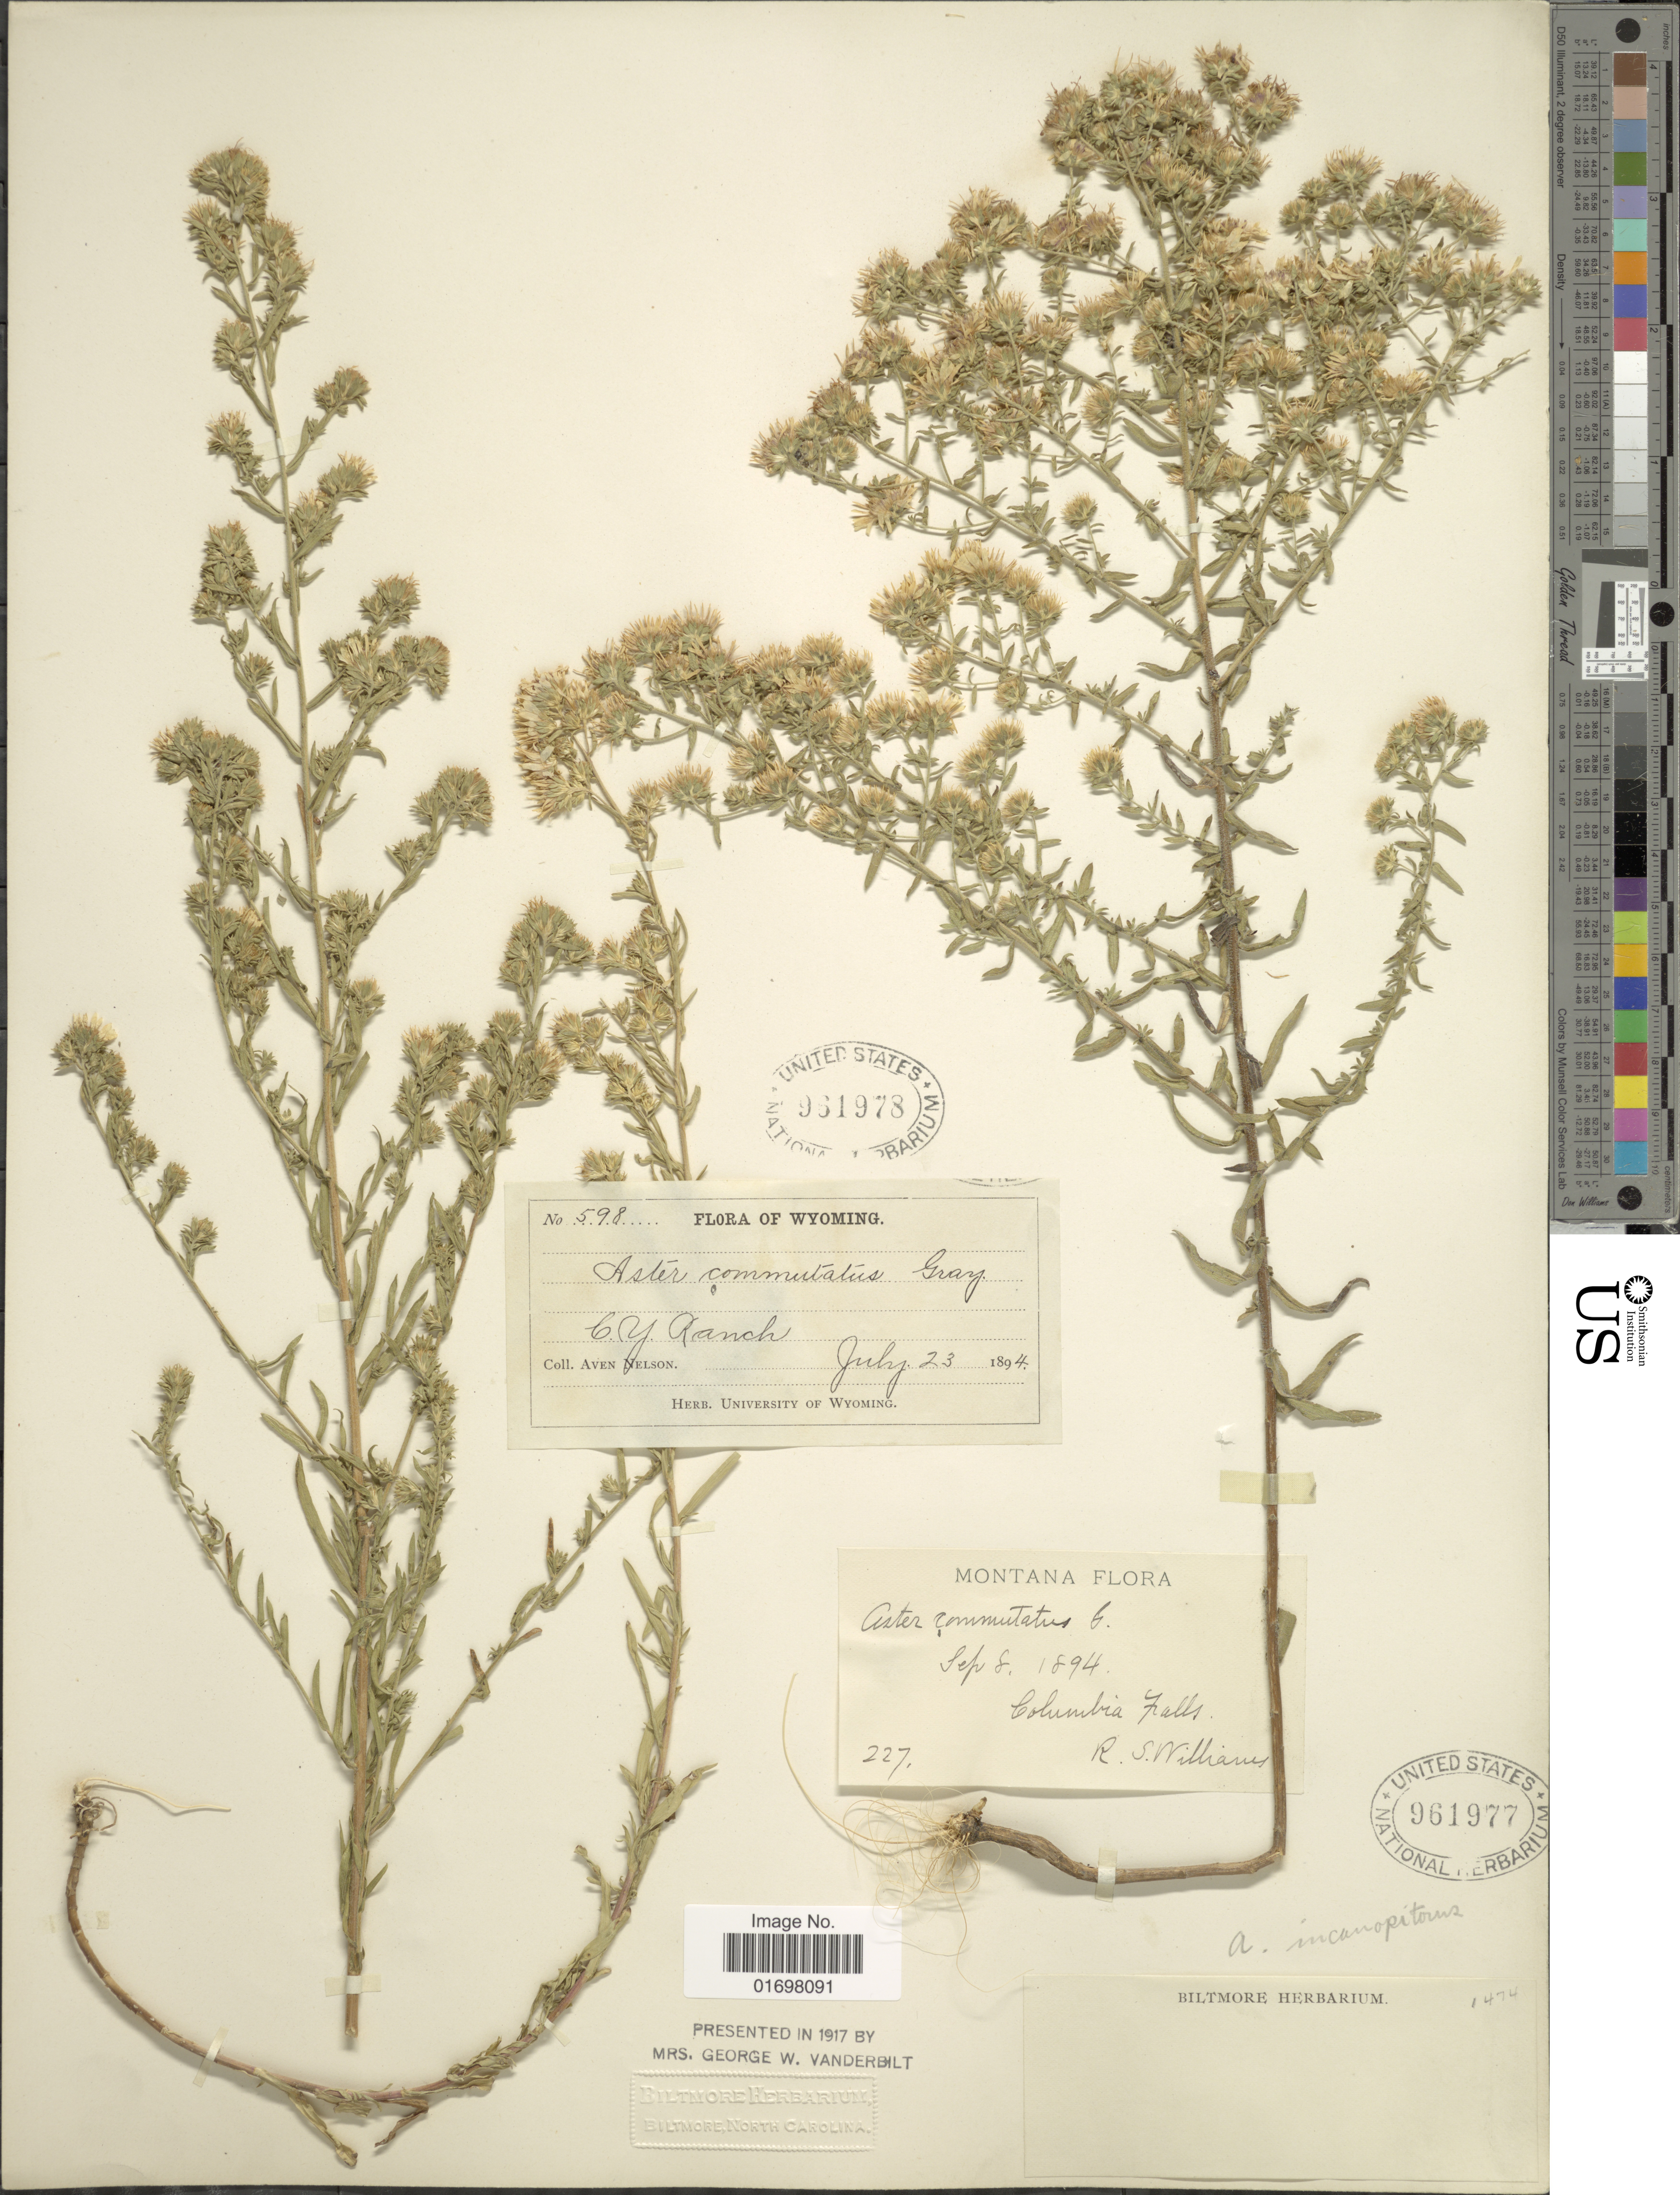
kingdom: Plantae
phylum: Tracheophyta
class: Magnoliopsida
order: Asterales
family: Asteraceae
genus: Symphyotrichum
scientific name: Symphyotrichum falcatum var. commutatum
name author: (Torr. & A. Gray) G.L. Nesom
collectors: A. Nelson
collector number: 598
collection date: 1894-07-23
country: United States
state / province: Wyoming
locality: C. Y. Ranch.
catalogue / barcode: US 961978